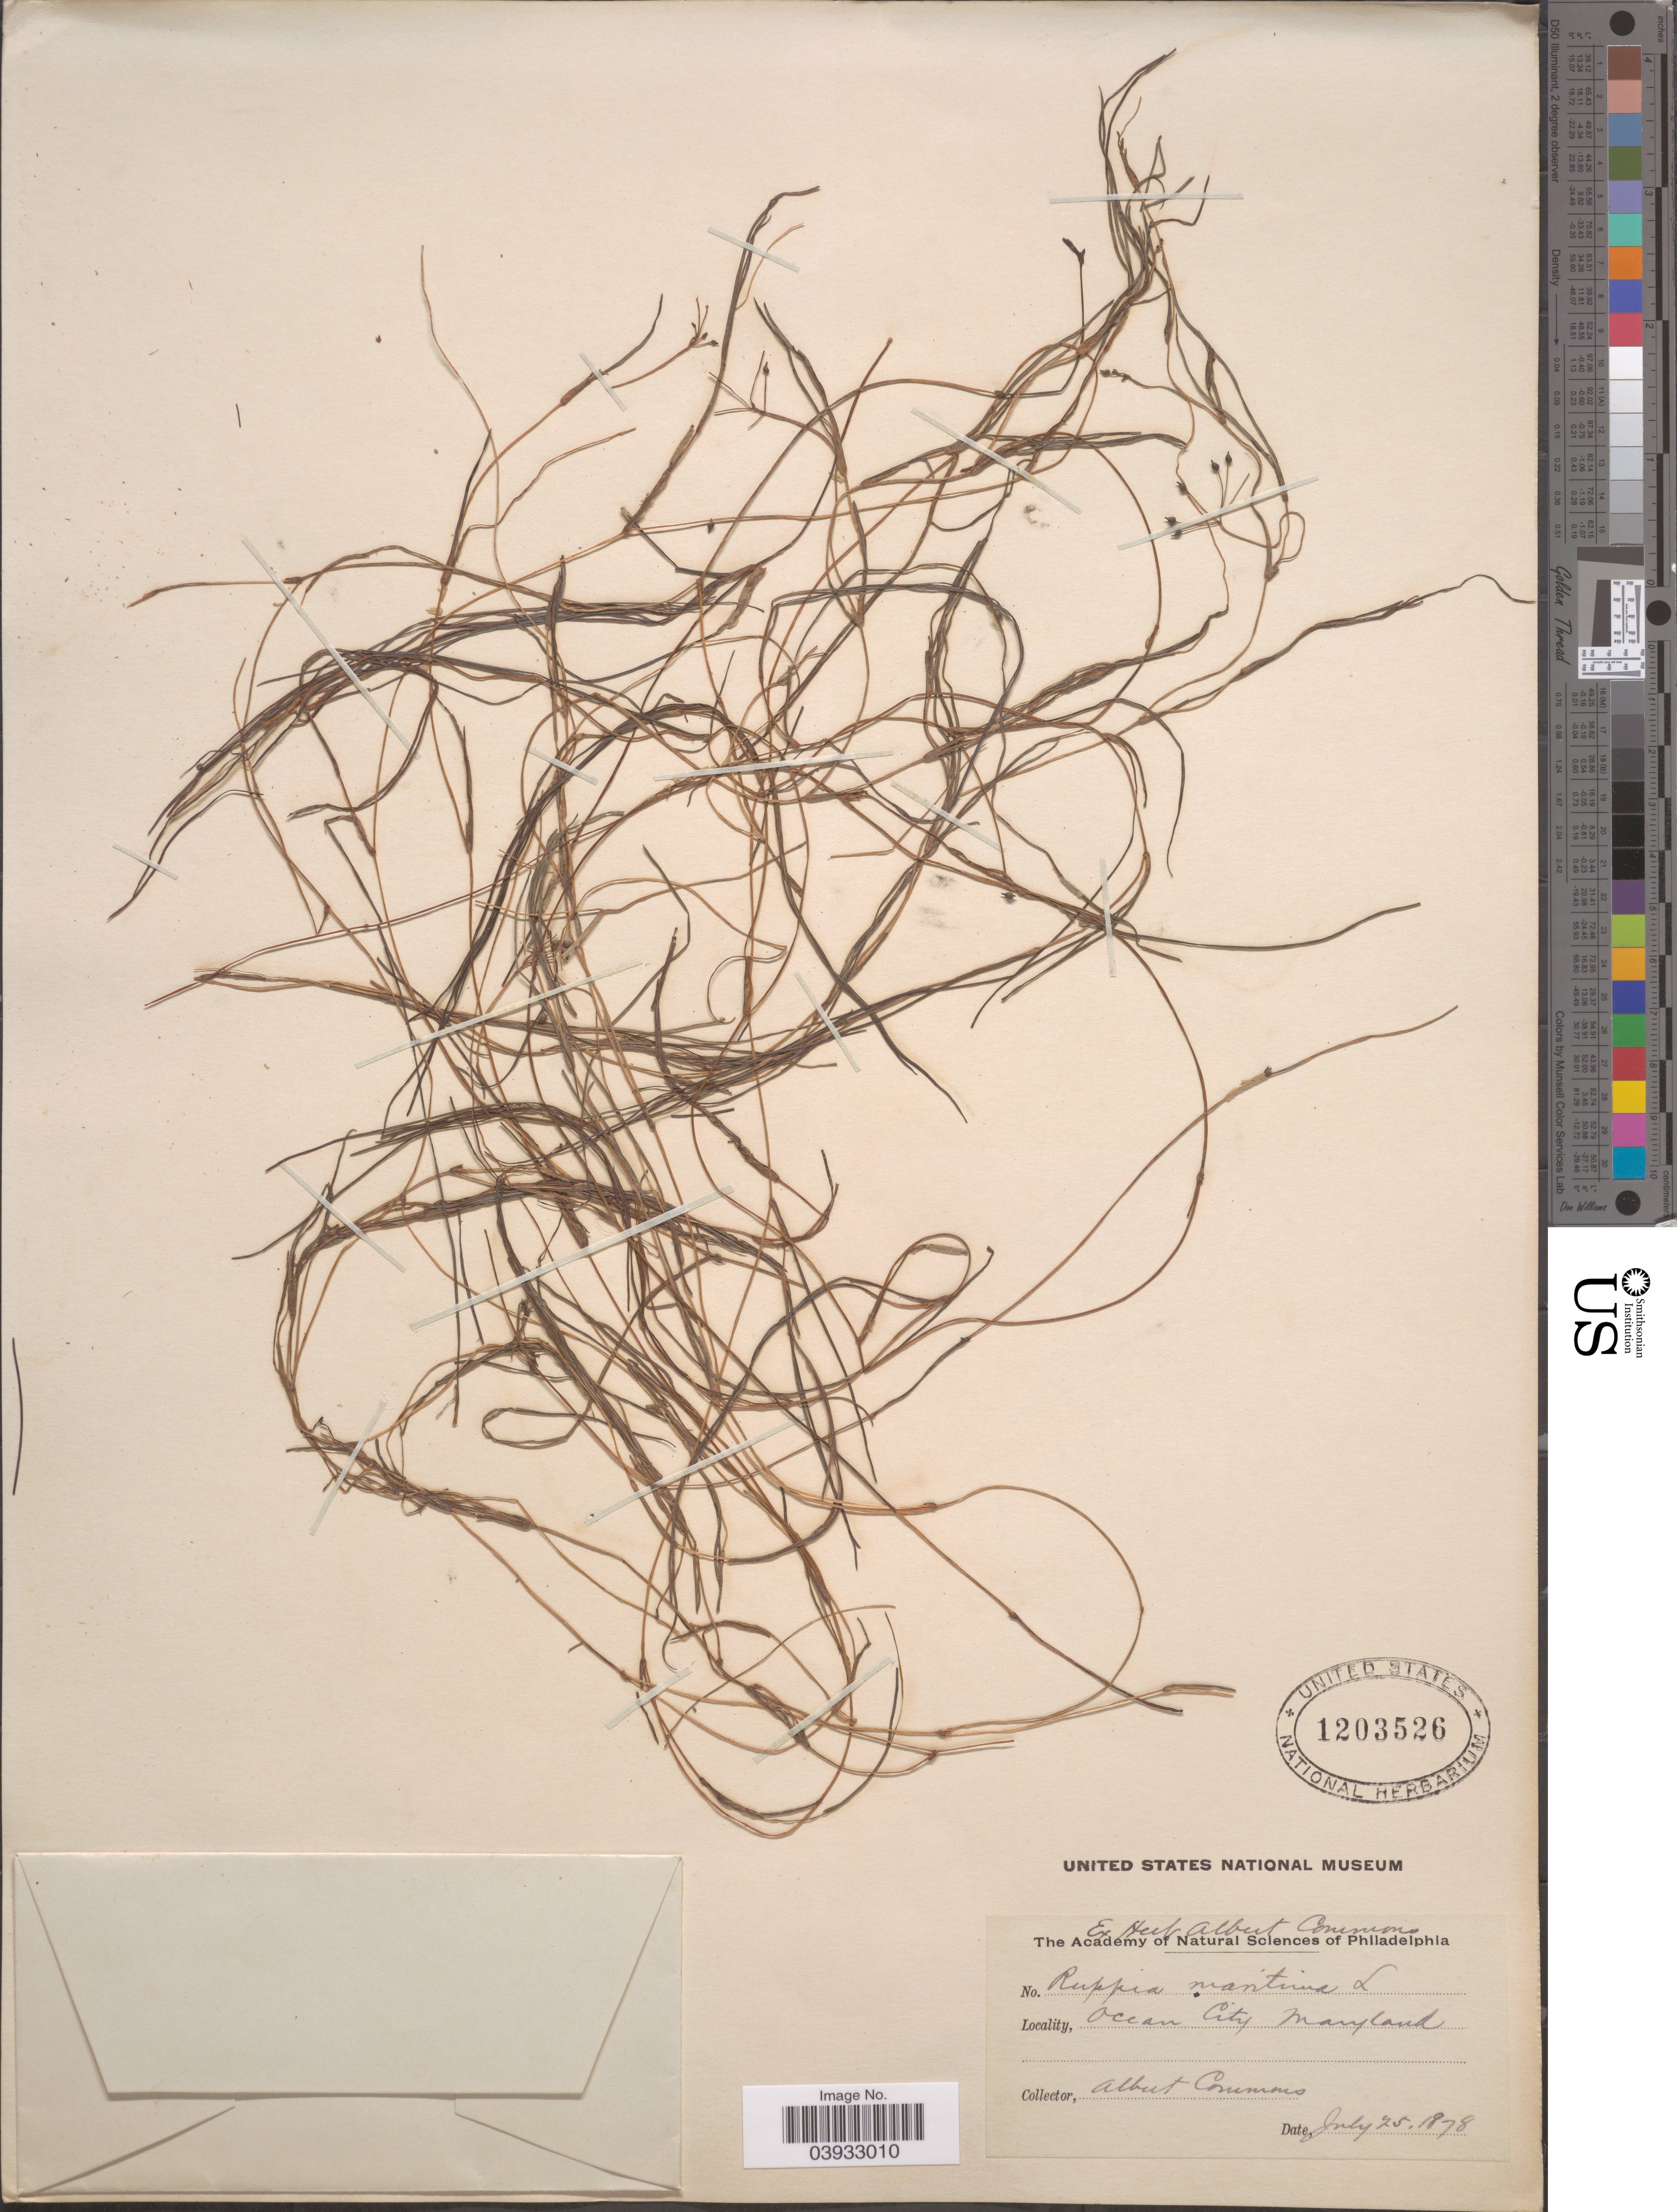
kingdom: Plantae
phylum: Tracheophyta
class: Liliopsida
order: Alismatales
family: Ruppiaceae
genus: Ruppia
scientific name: Ruppia maritima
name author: L.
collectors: A. Commons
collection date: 1878-07-25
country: United States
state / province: Maryland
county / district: Worcester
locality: Ocean City.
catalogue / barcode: US 1203526